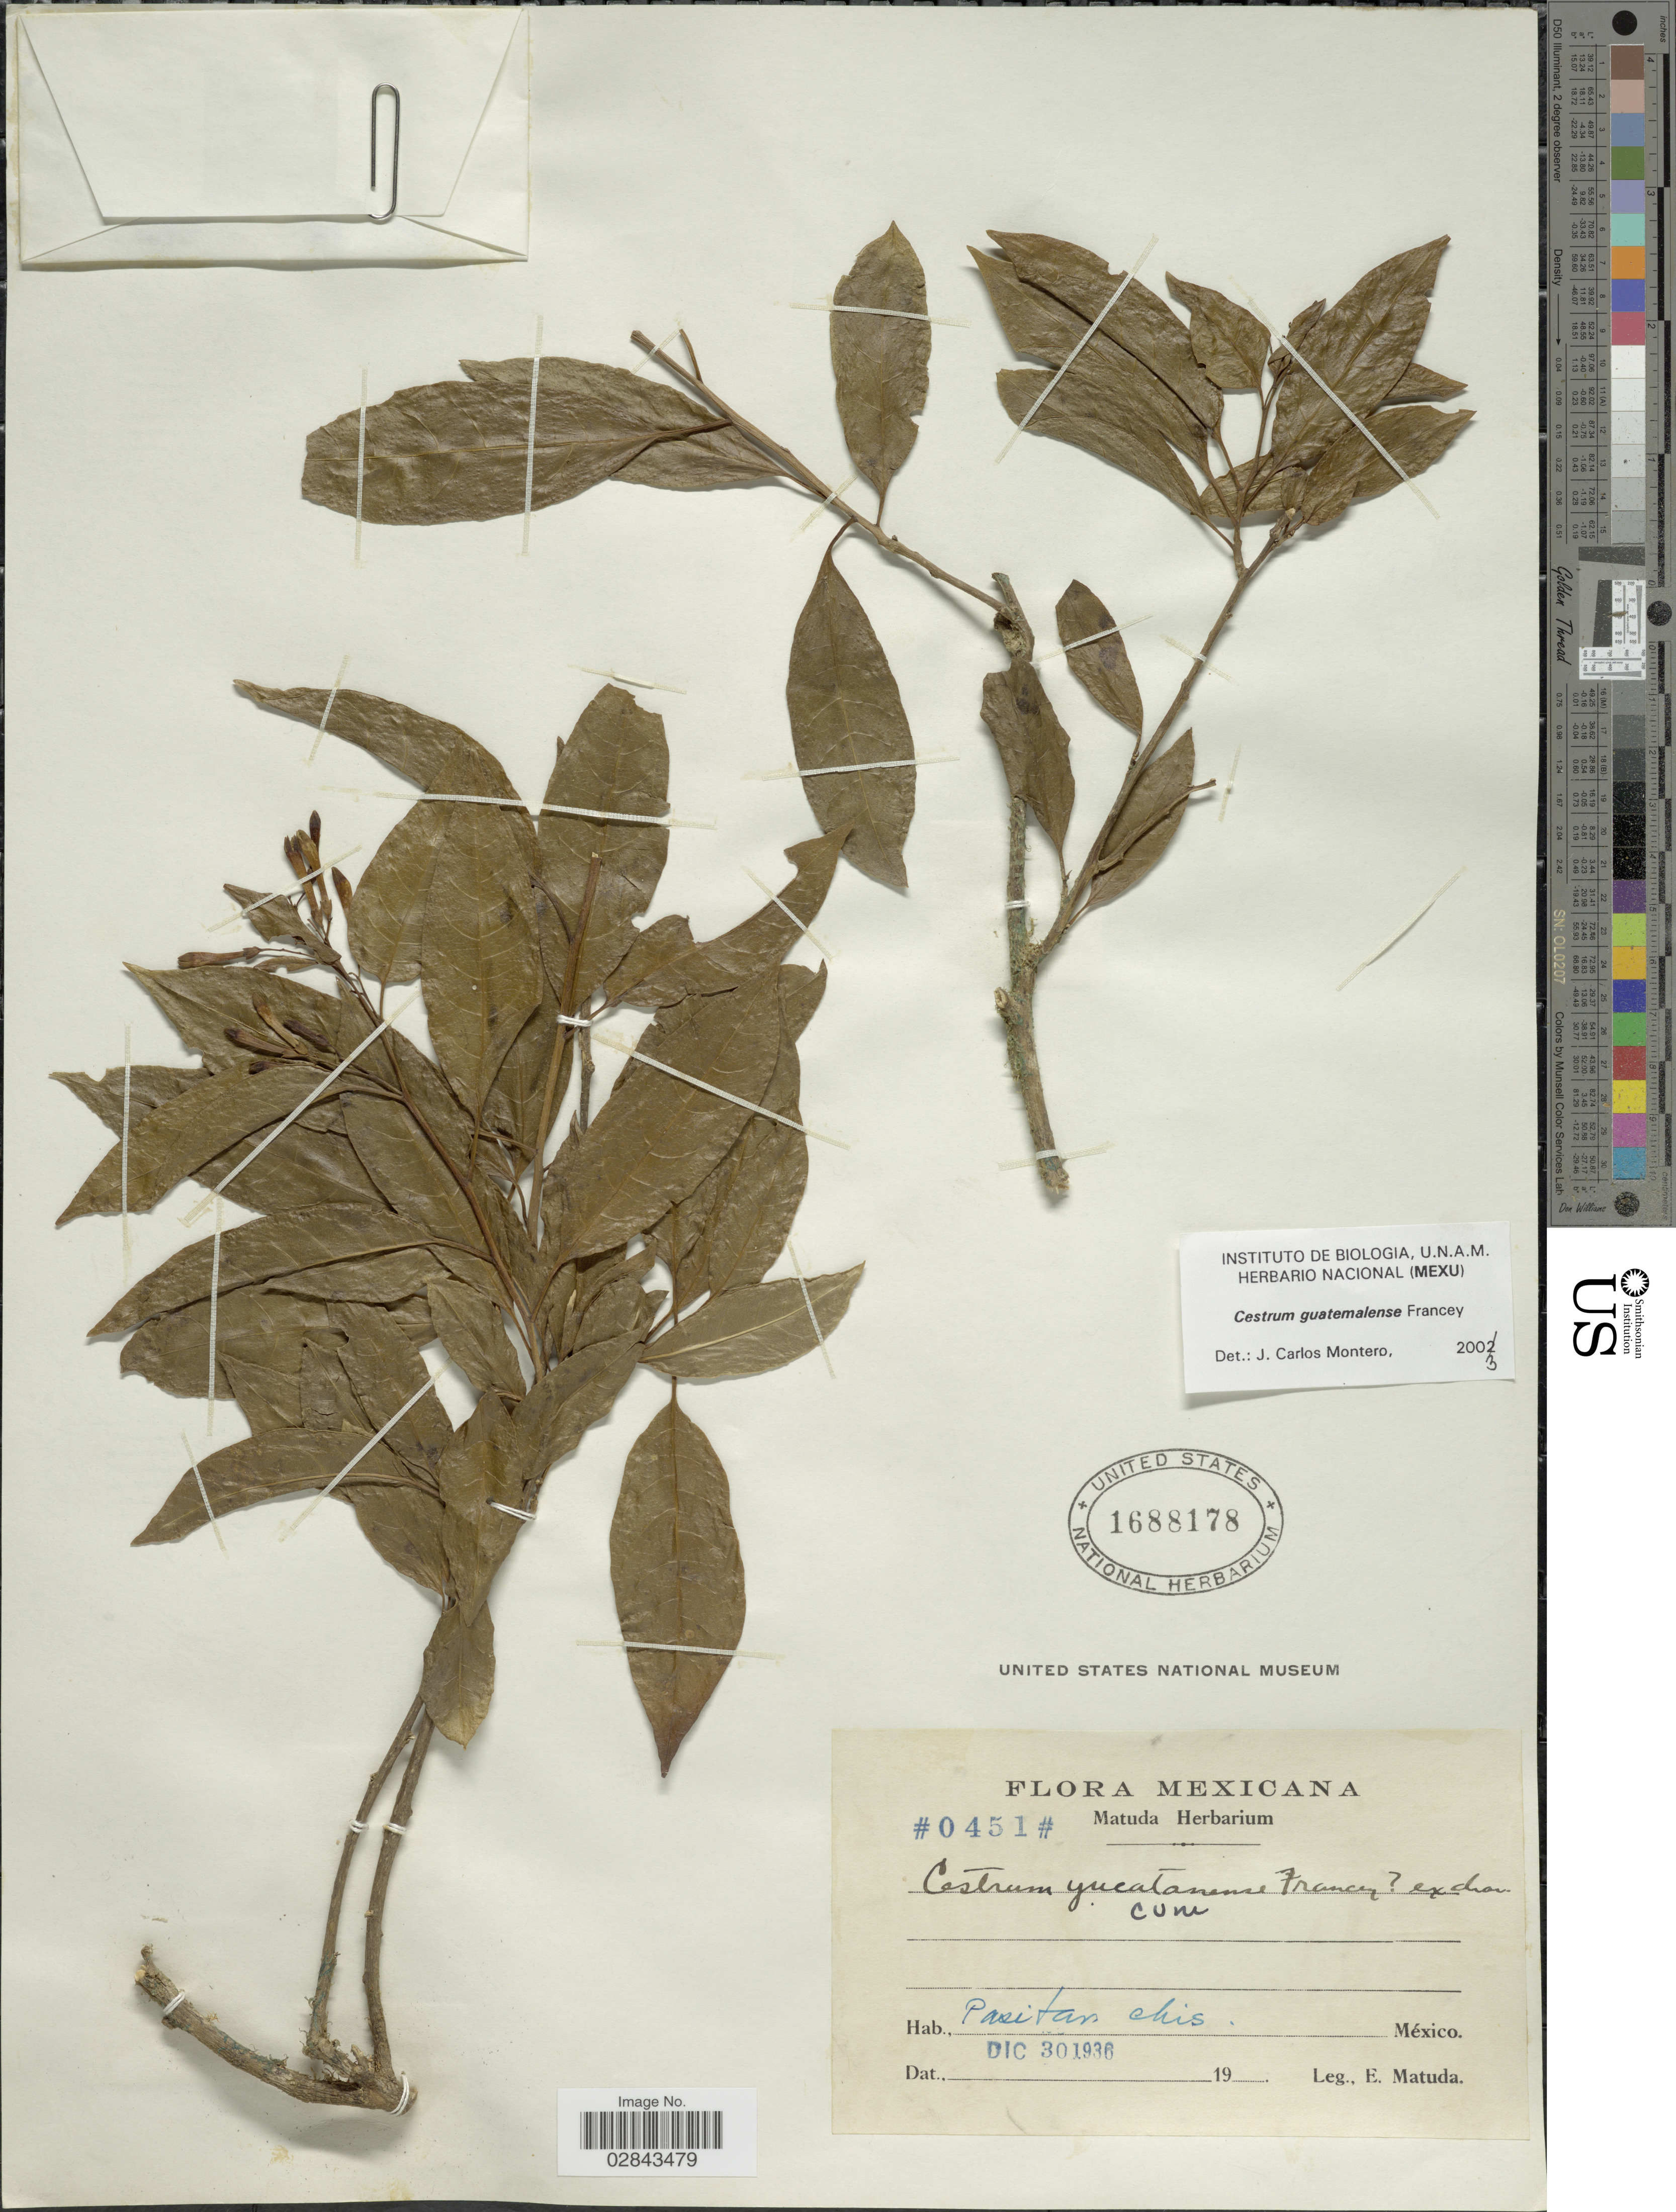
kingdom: Plantae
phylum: Tracheophyta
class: Magnoliopsida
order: Solanales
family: Solanaceae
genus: Cestrum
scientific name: Cestrum guatemalense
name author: Francey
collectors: E. Matuda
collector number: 0451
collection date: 1936-12-30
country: Mexico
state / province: Chiapas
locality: Pasitan.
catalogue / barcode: US 1688178